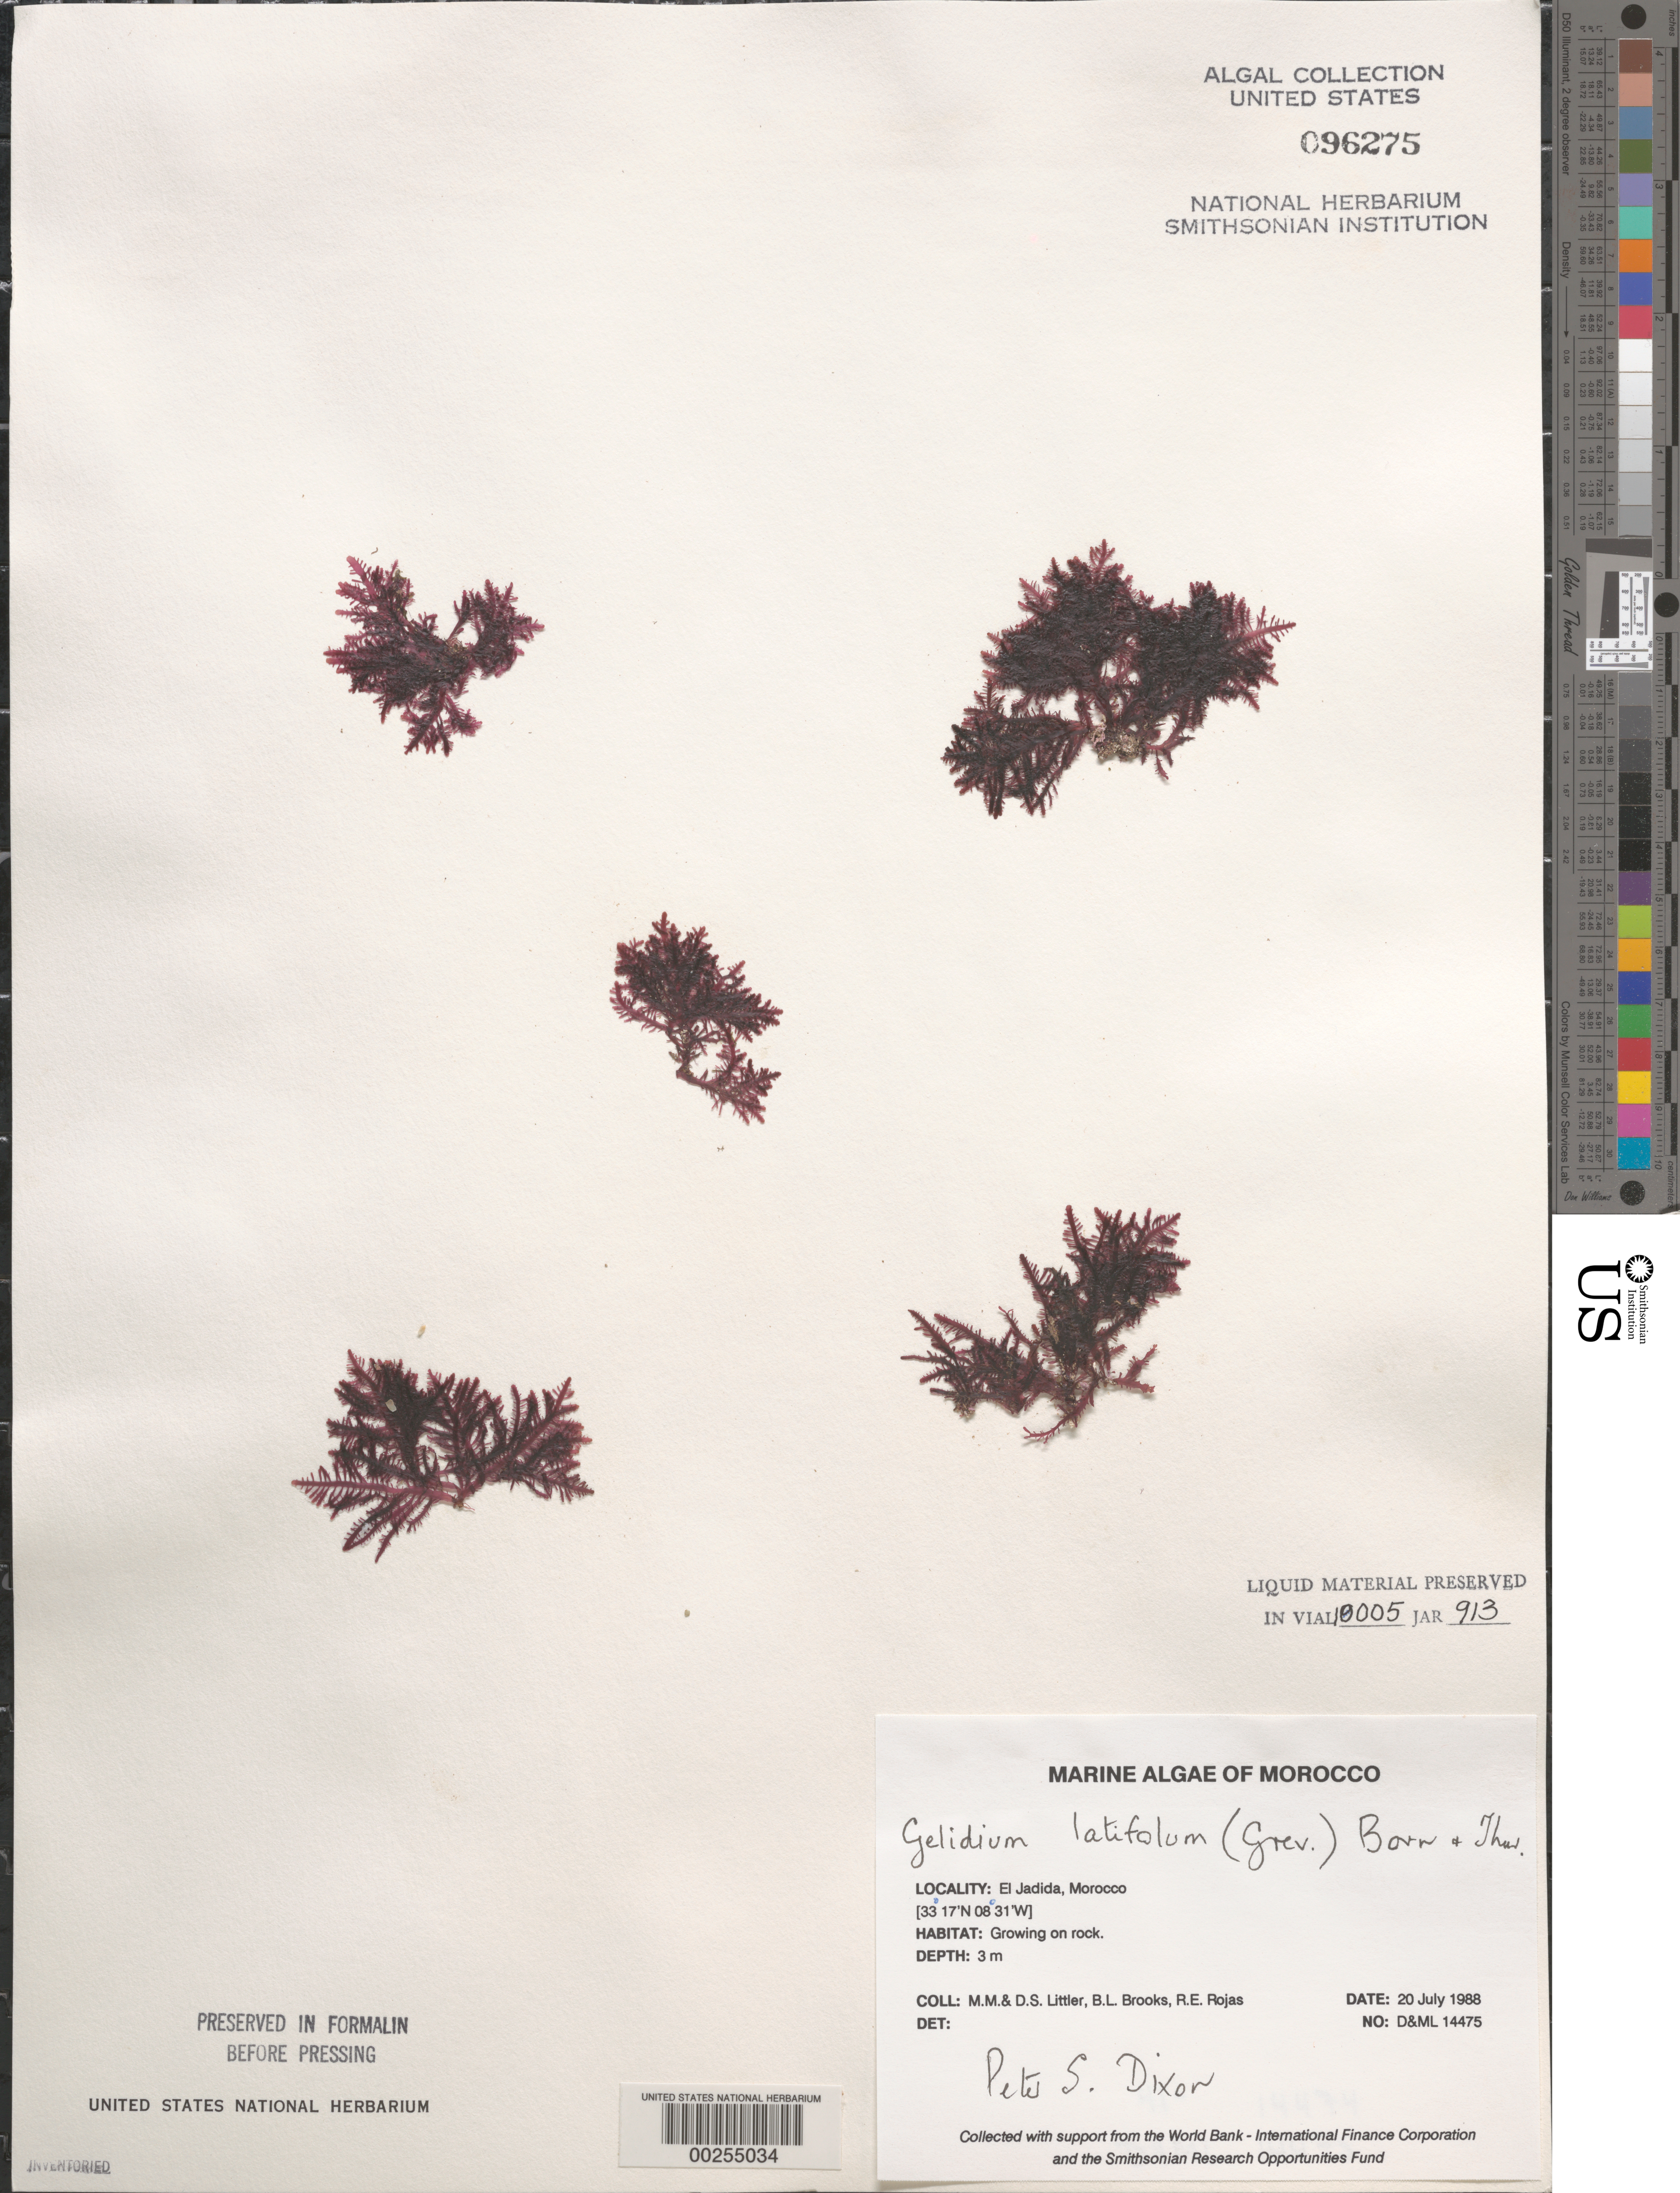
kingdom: Plantae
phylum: Rhodophyta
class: Florideophyceae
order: Gelidiales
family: Gelidiaceae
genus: Gelidium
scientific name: Gelidium spinosum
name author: (S.G. Gmel.) P.C. Silva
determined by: Algae name updating Project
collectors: M. M. Littler, D. S. Littler, B. Brooks & R. Rojas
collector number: D&ML 14475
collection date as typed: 20 Jul 1988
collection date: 1988-07-20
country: Morocco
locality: El Jadida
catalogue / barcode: US 96275